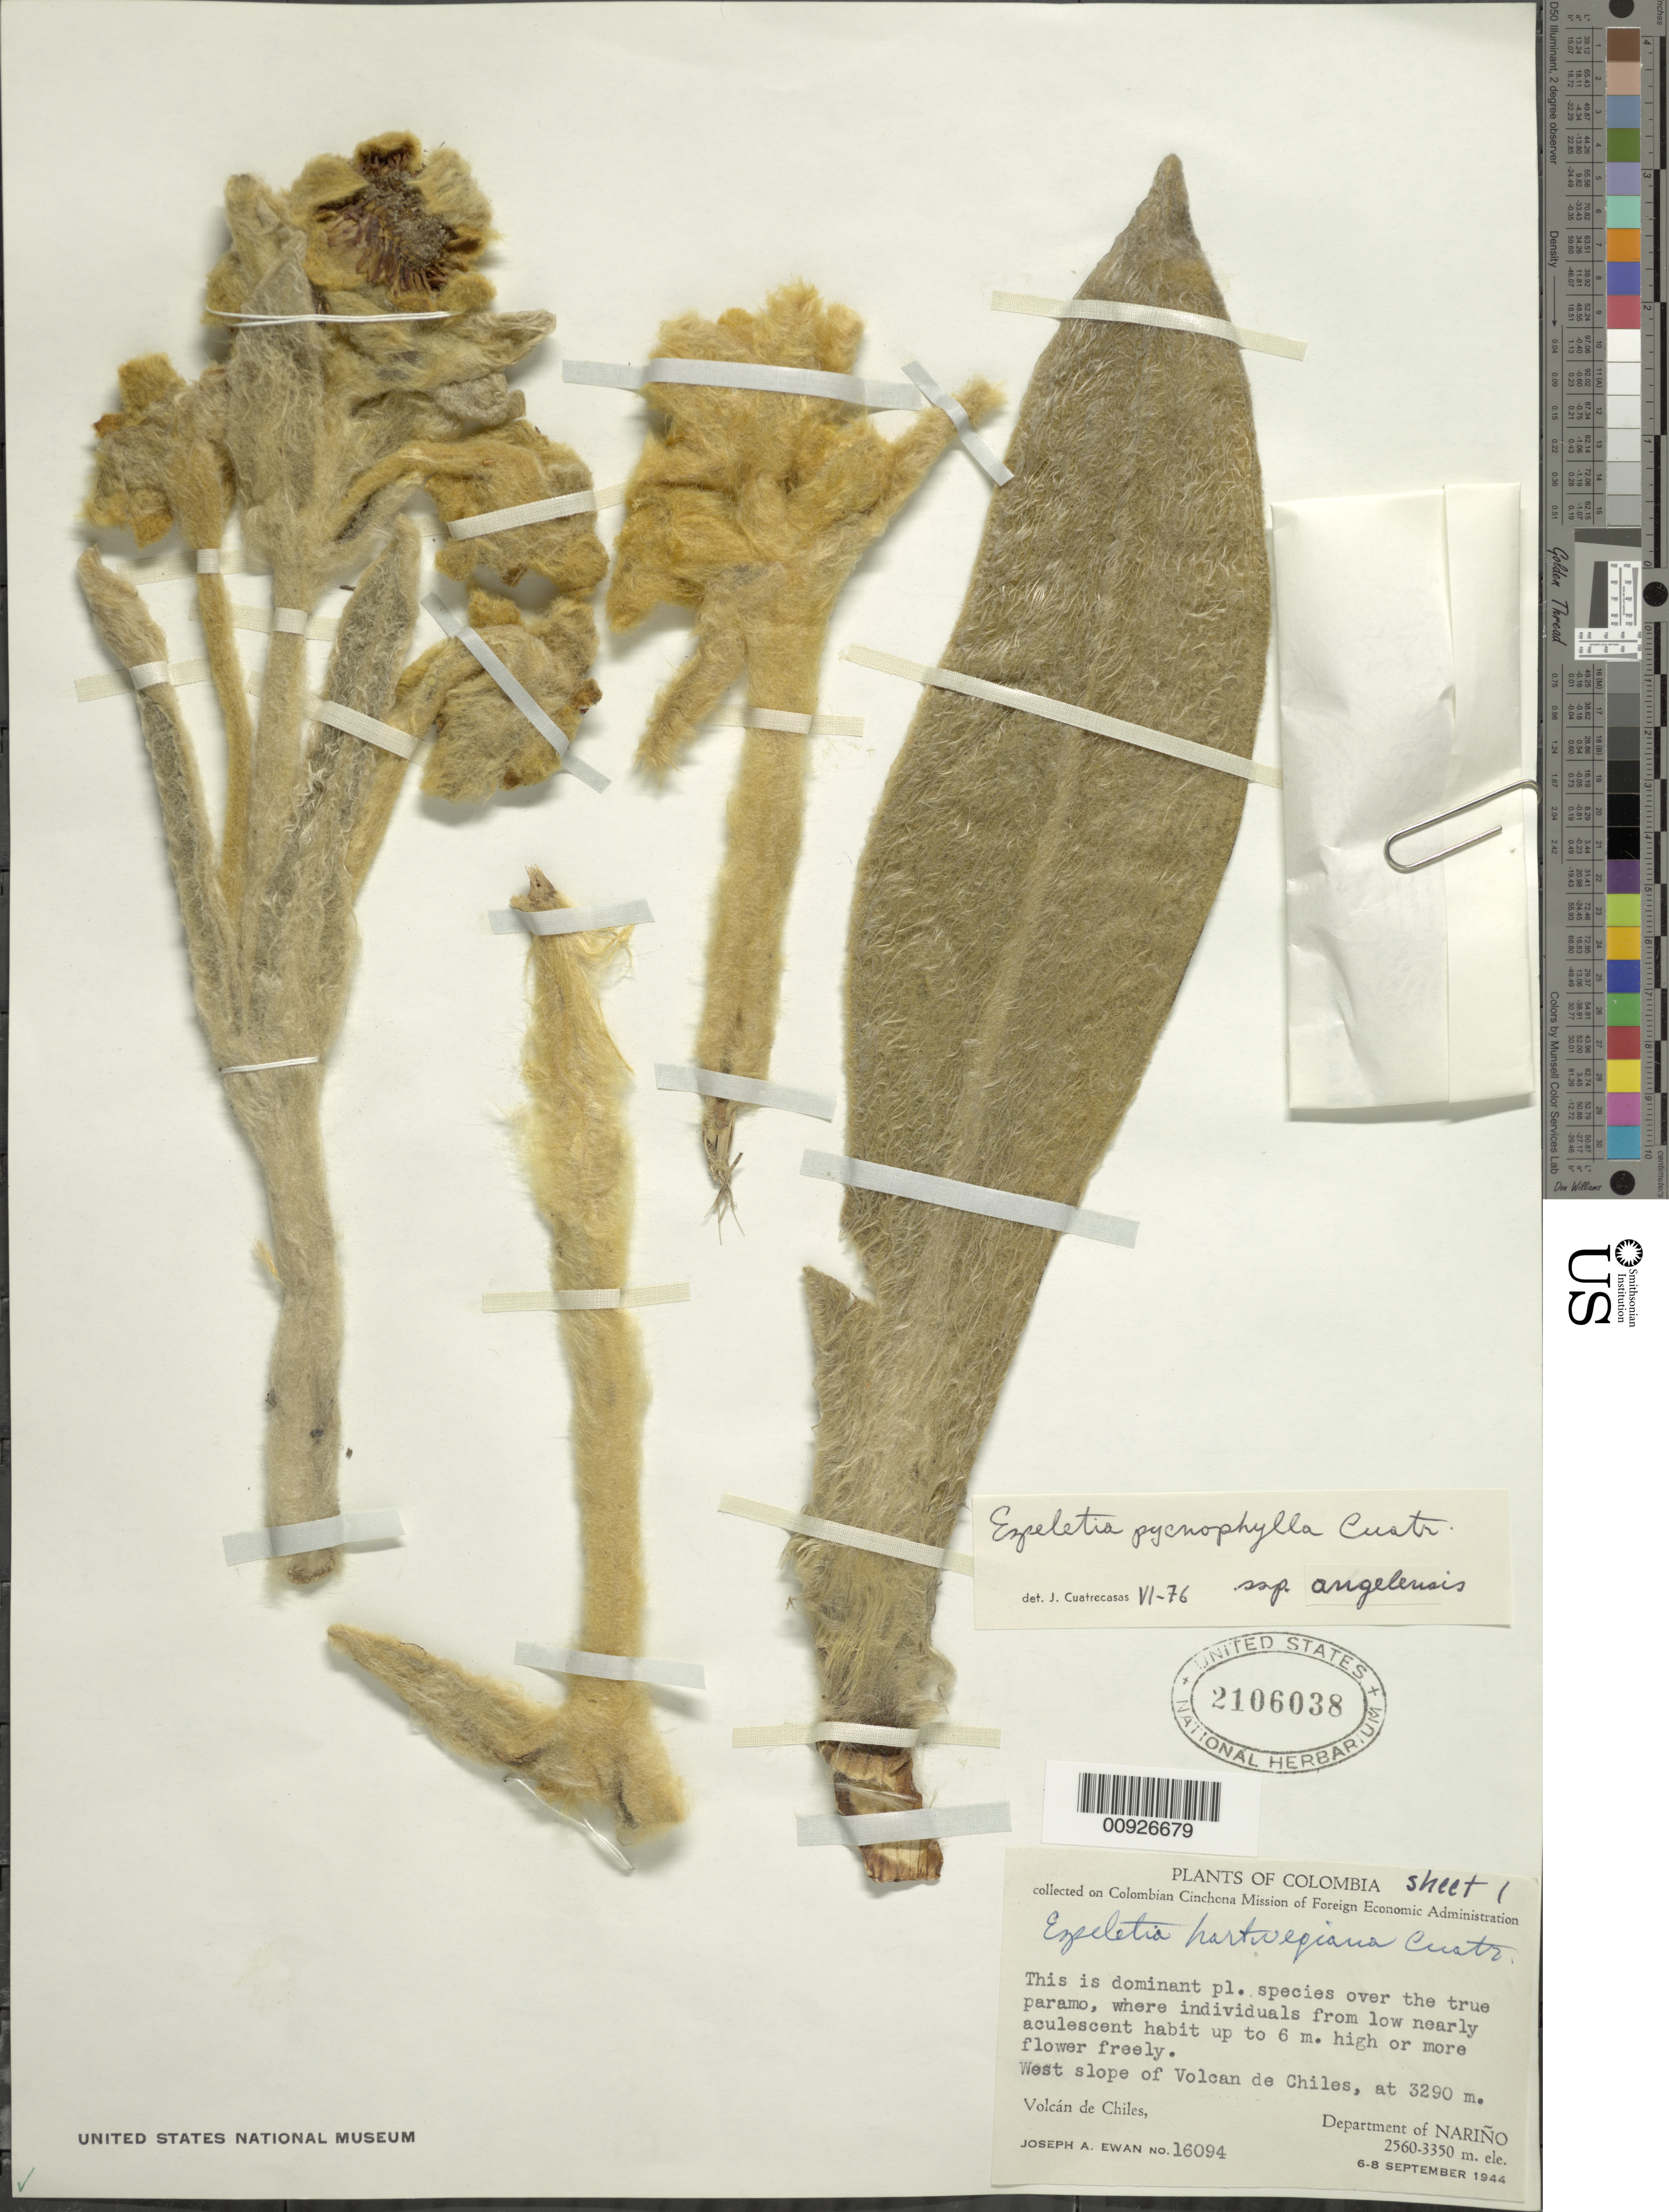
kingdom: Plantae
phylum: Tracheophyta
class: Magnoliopsida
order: Asterales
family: Asteraceae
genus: Espeletia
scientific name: Espeletia pycnophylla subsp. angelensis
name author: Cuatrec.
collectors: J. A. Ewan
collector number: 16094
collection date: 1944-08-08/1944-09-06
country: Colombia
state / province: Nariño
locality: Volcán de Chiles. W slope of Volcán de Chiles.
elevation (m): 3290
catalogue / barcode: US 2106038